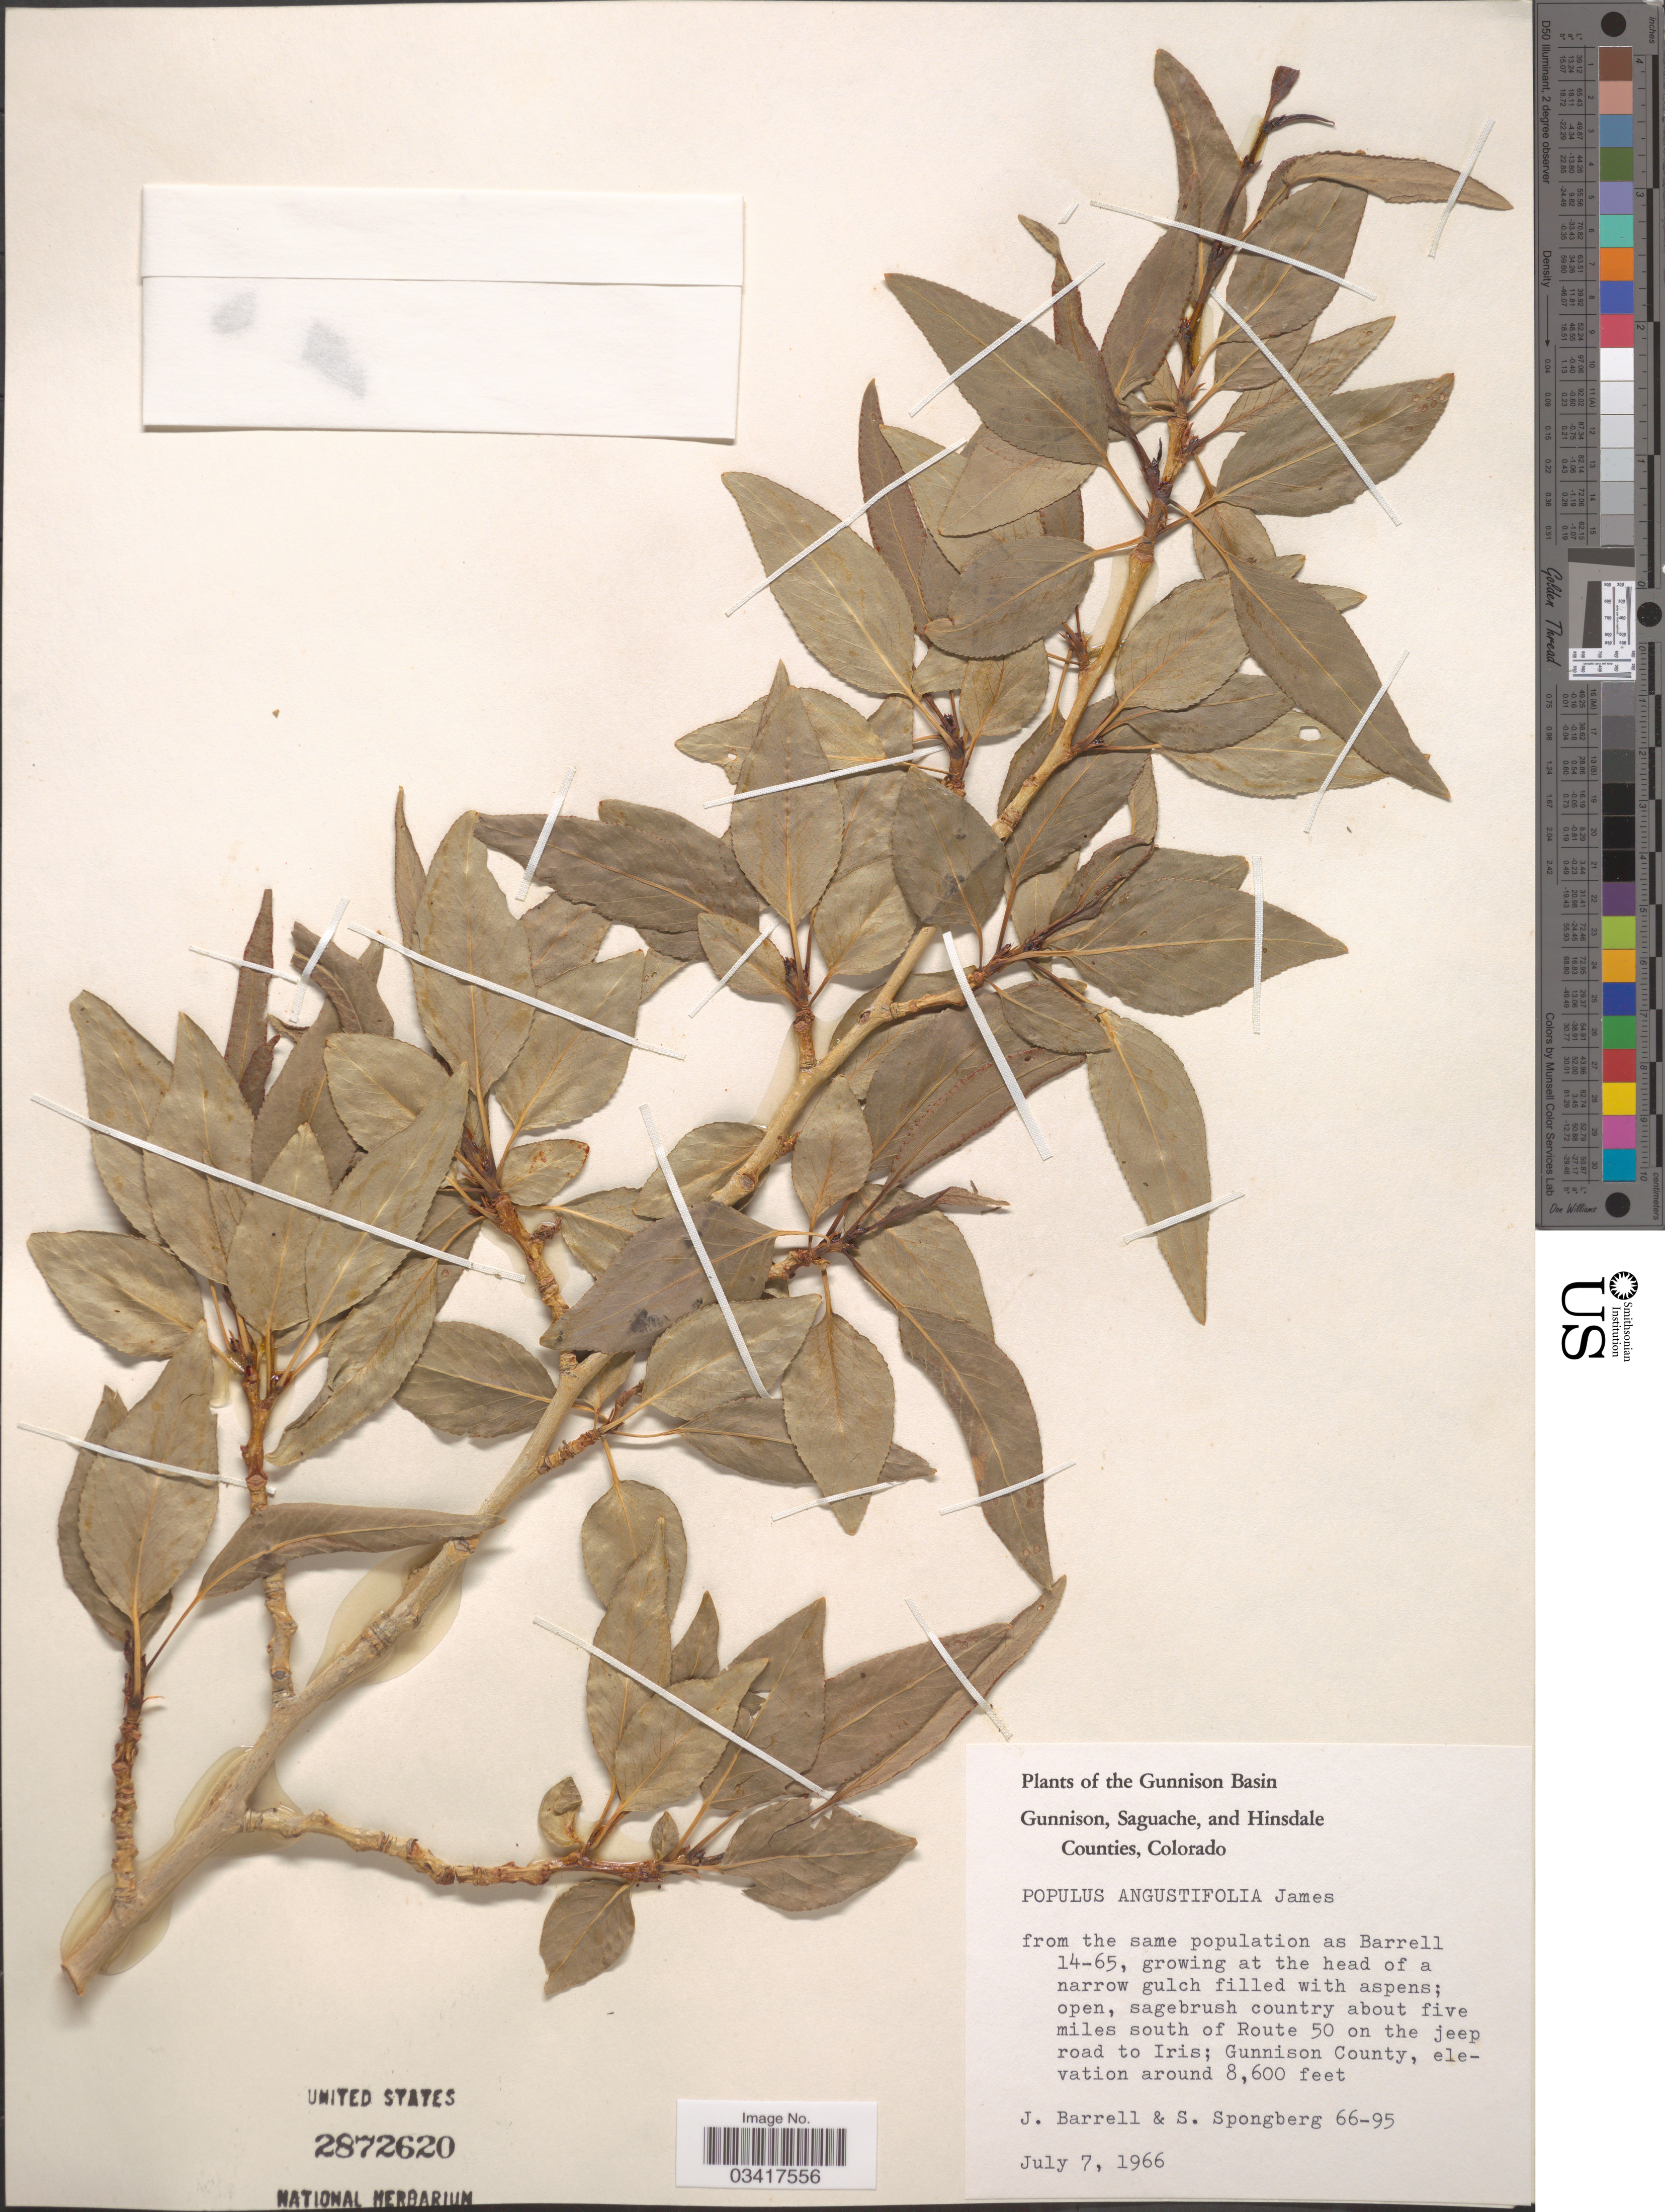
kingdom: Plantae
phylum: Tracheophyta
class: Magnoliopsida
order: Malpighiales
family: Salicaceae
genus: Populus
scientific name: Populus angustifolia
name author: E. James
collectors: J. Barrell & S. A.Spongberg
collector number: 66-95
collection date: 1966-07-07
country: United States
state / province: Colorado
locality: The Gunnison Basin. About five miles south of Route 50 on the jeep road to Iris; Gunnison County.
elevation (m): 2621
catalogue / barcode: US 2872620